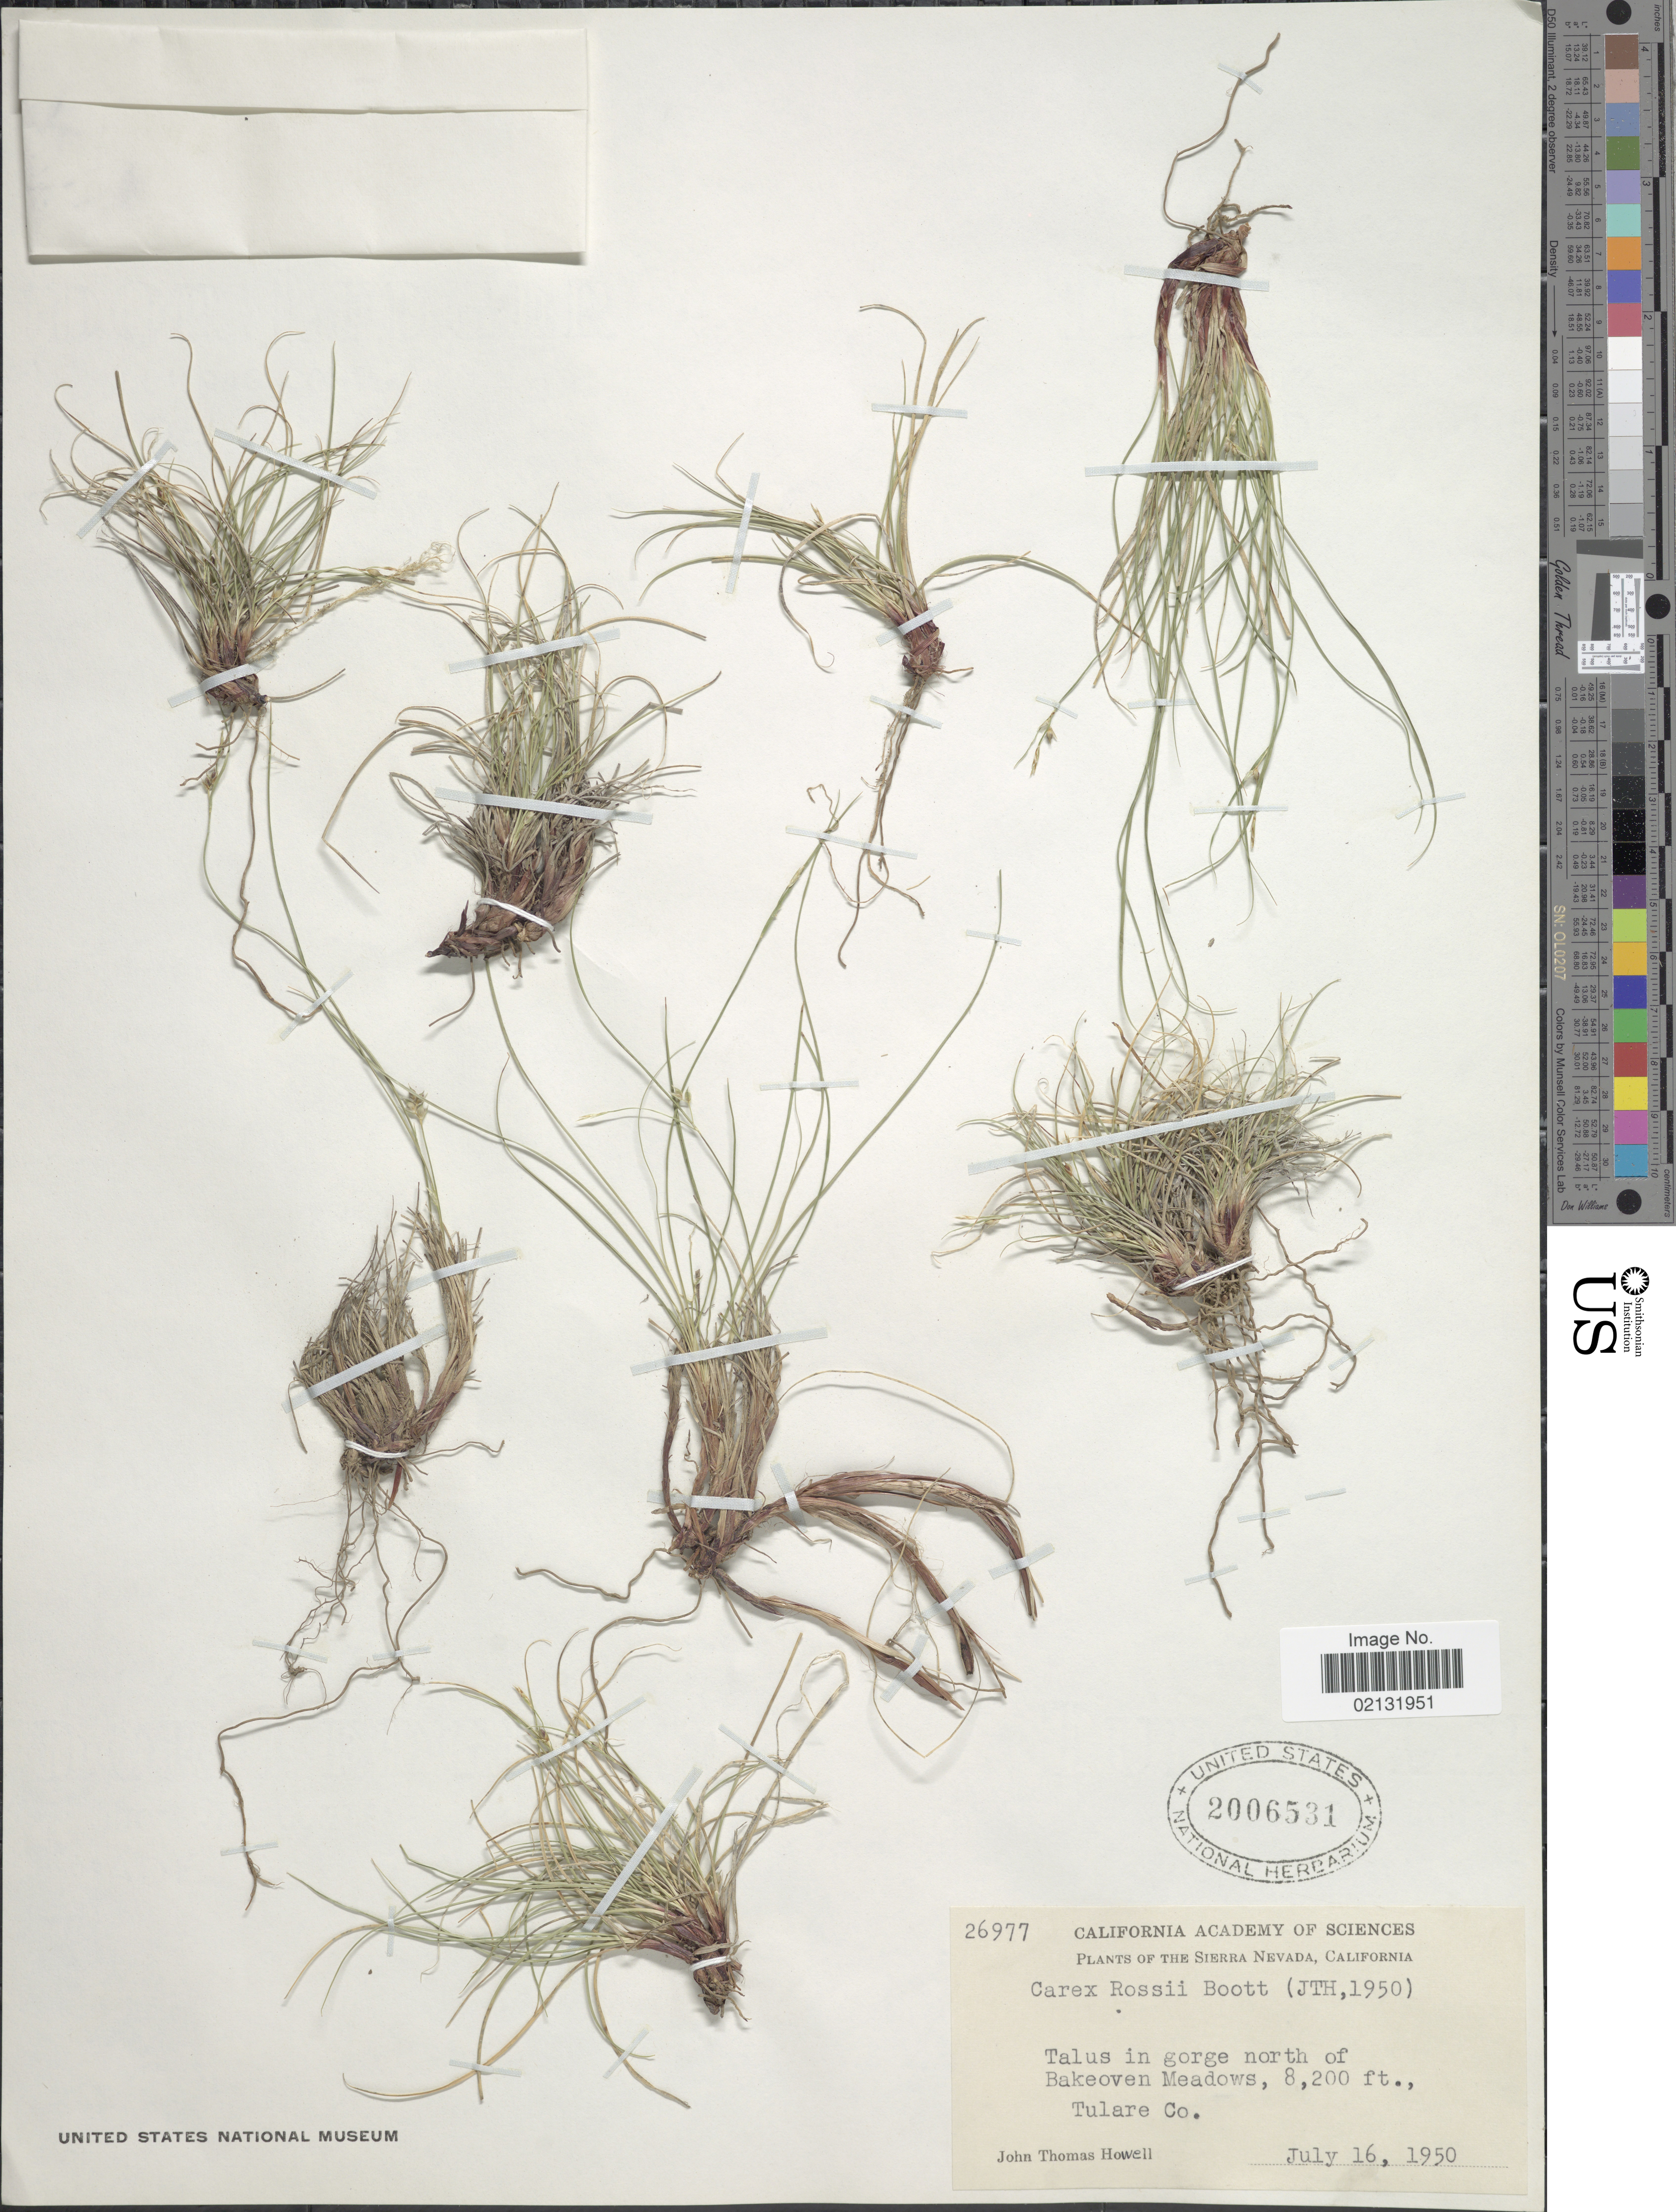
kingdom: Plantae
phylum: Tracheophyta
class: Liliopsida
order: Poales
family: Cyperaceae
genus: Carex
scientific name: Carex rossii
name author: Boott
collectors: J. T. Howell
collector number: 26977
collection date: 1950-07-16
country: United States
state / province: California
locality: Sierra Nevada, California. Talus in gorge north of Bakeoven Meadows, Tulare.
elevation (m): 2499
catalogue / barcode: US 2006531